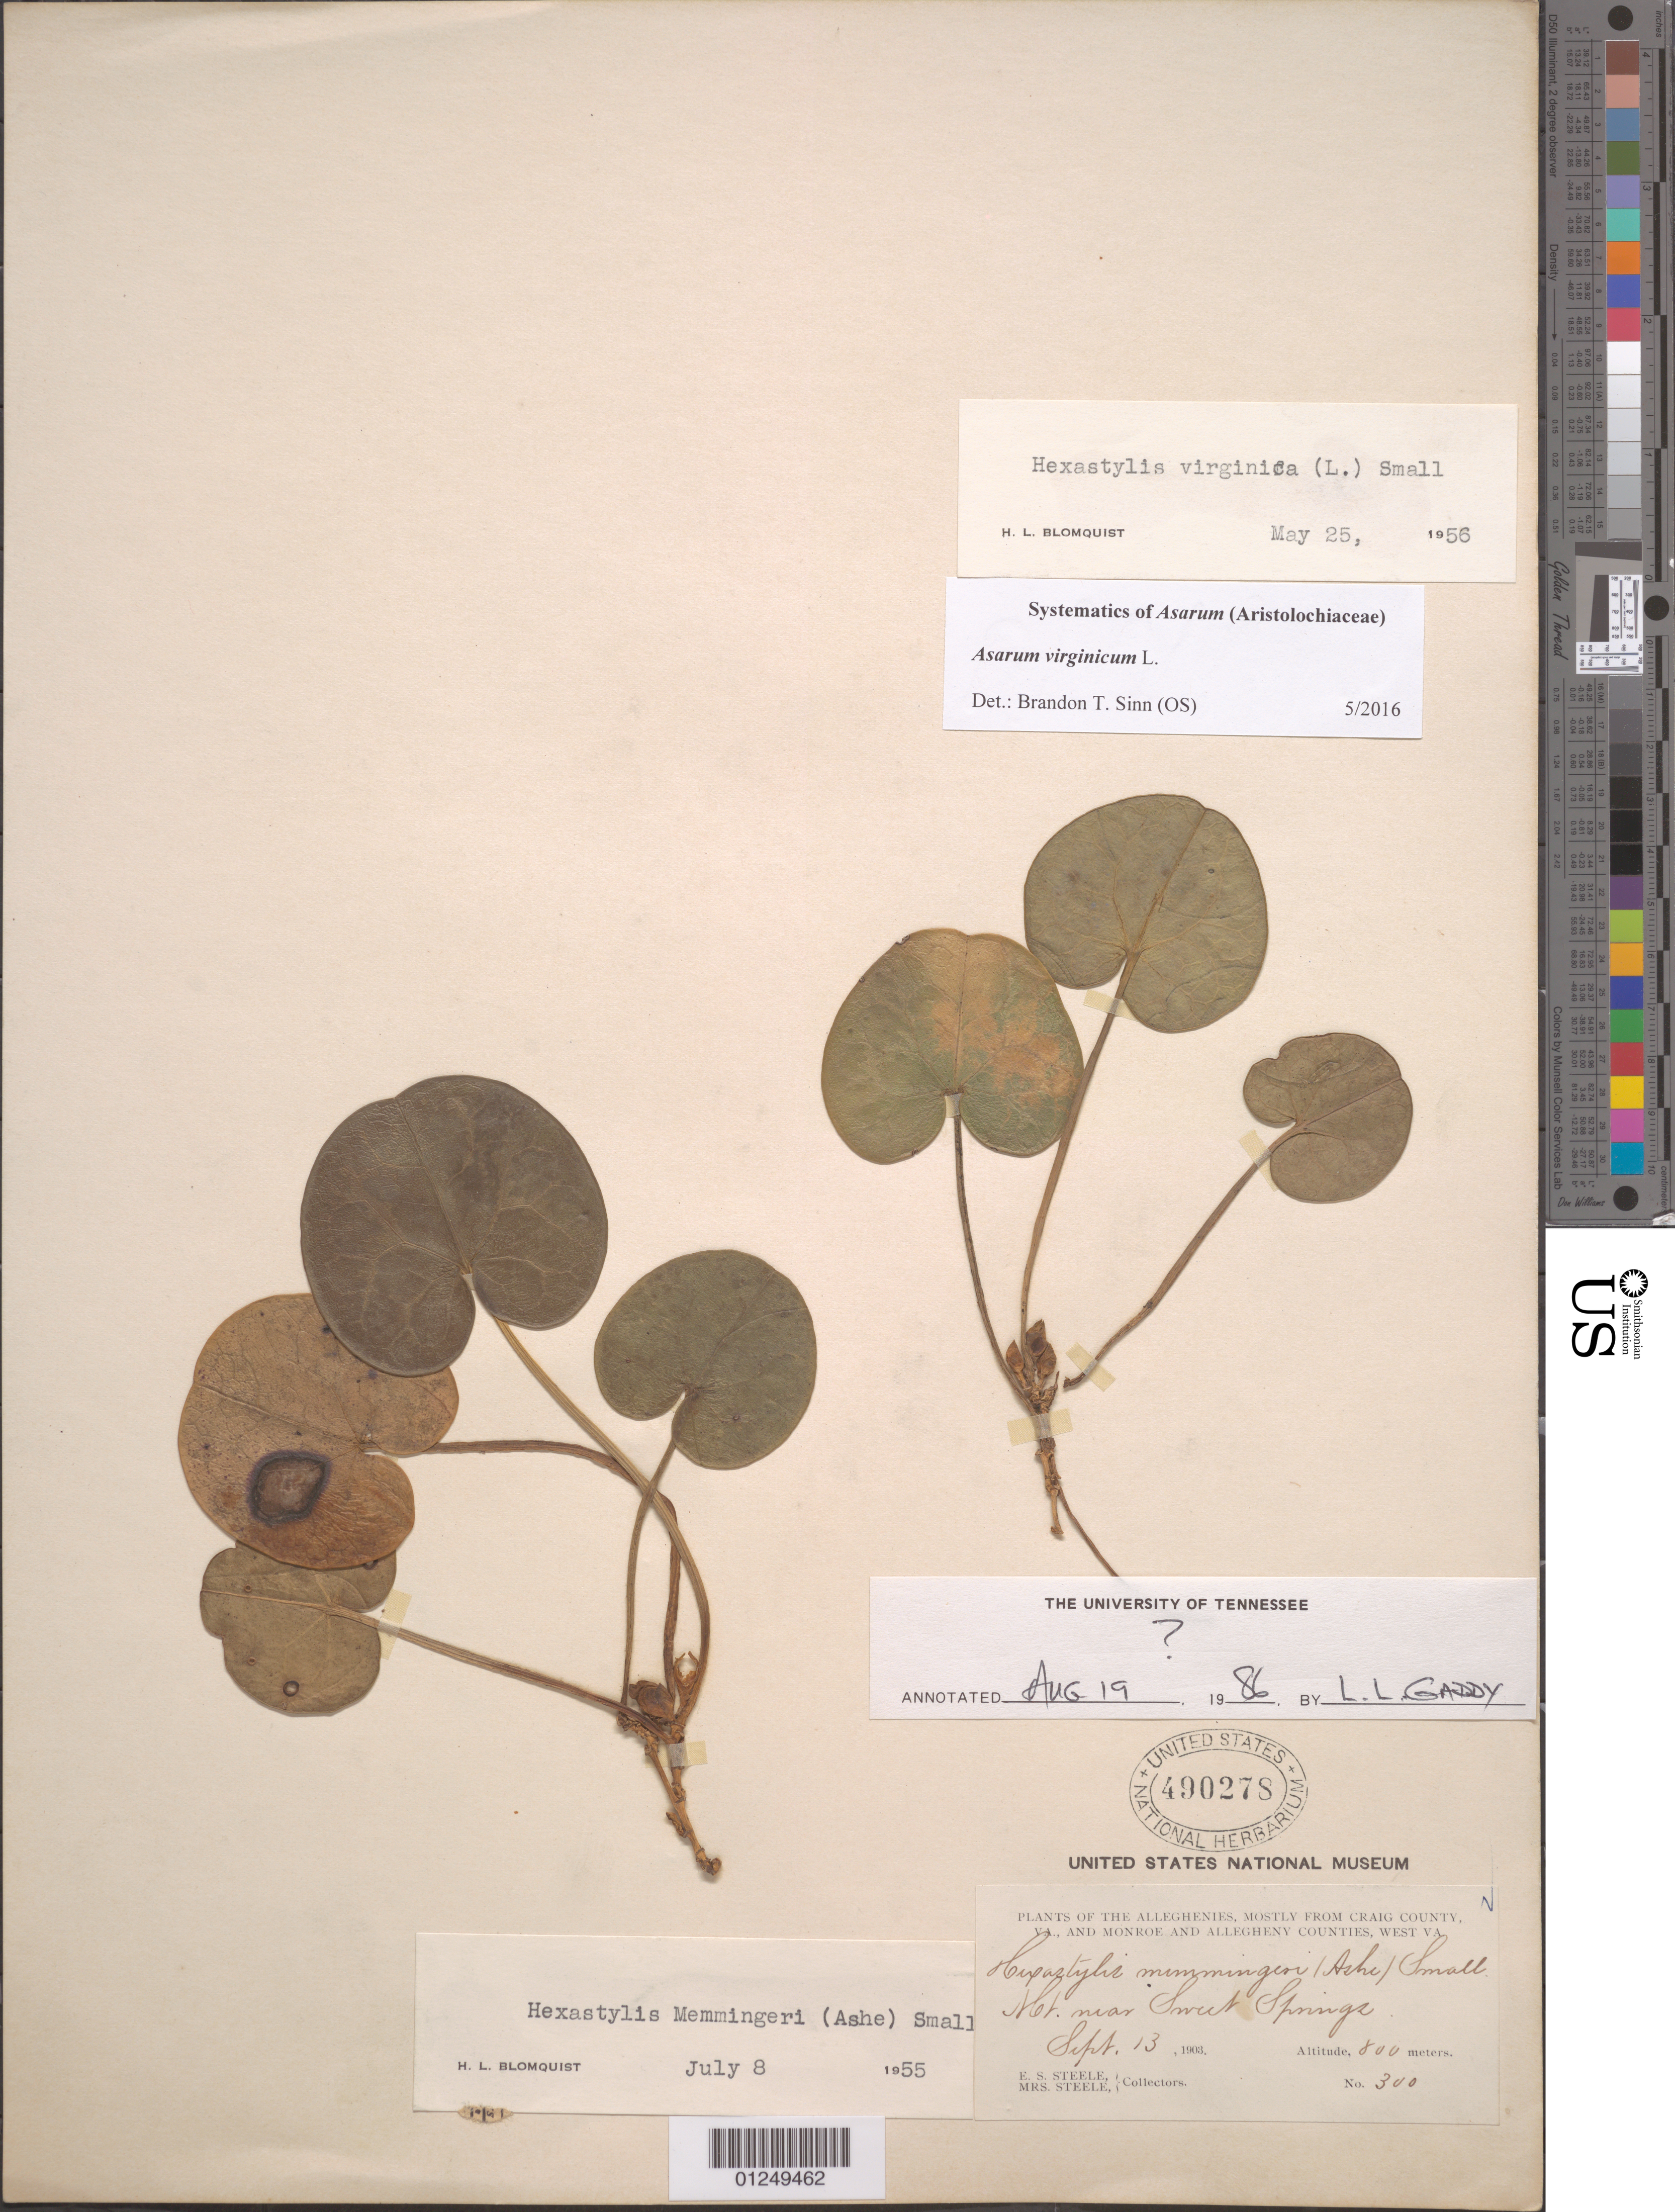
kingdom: Plantae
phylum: Tracheophyta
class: Magnoliopsida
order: Piperales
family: Aristolochiaceae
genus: Hexastylis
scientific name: Hexastylis virginica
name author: (L.) Small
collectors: E. Steele & Mrs. E. S. Steele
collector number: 300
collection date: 1903-09-13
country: United States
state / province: West Virginia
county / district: Monroe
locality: Mt. near Sweet Springs. Alleghenies.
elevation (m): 800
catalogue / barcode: US 490278